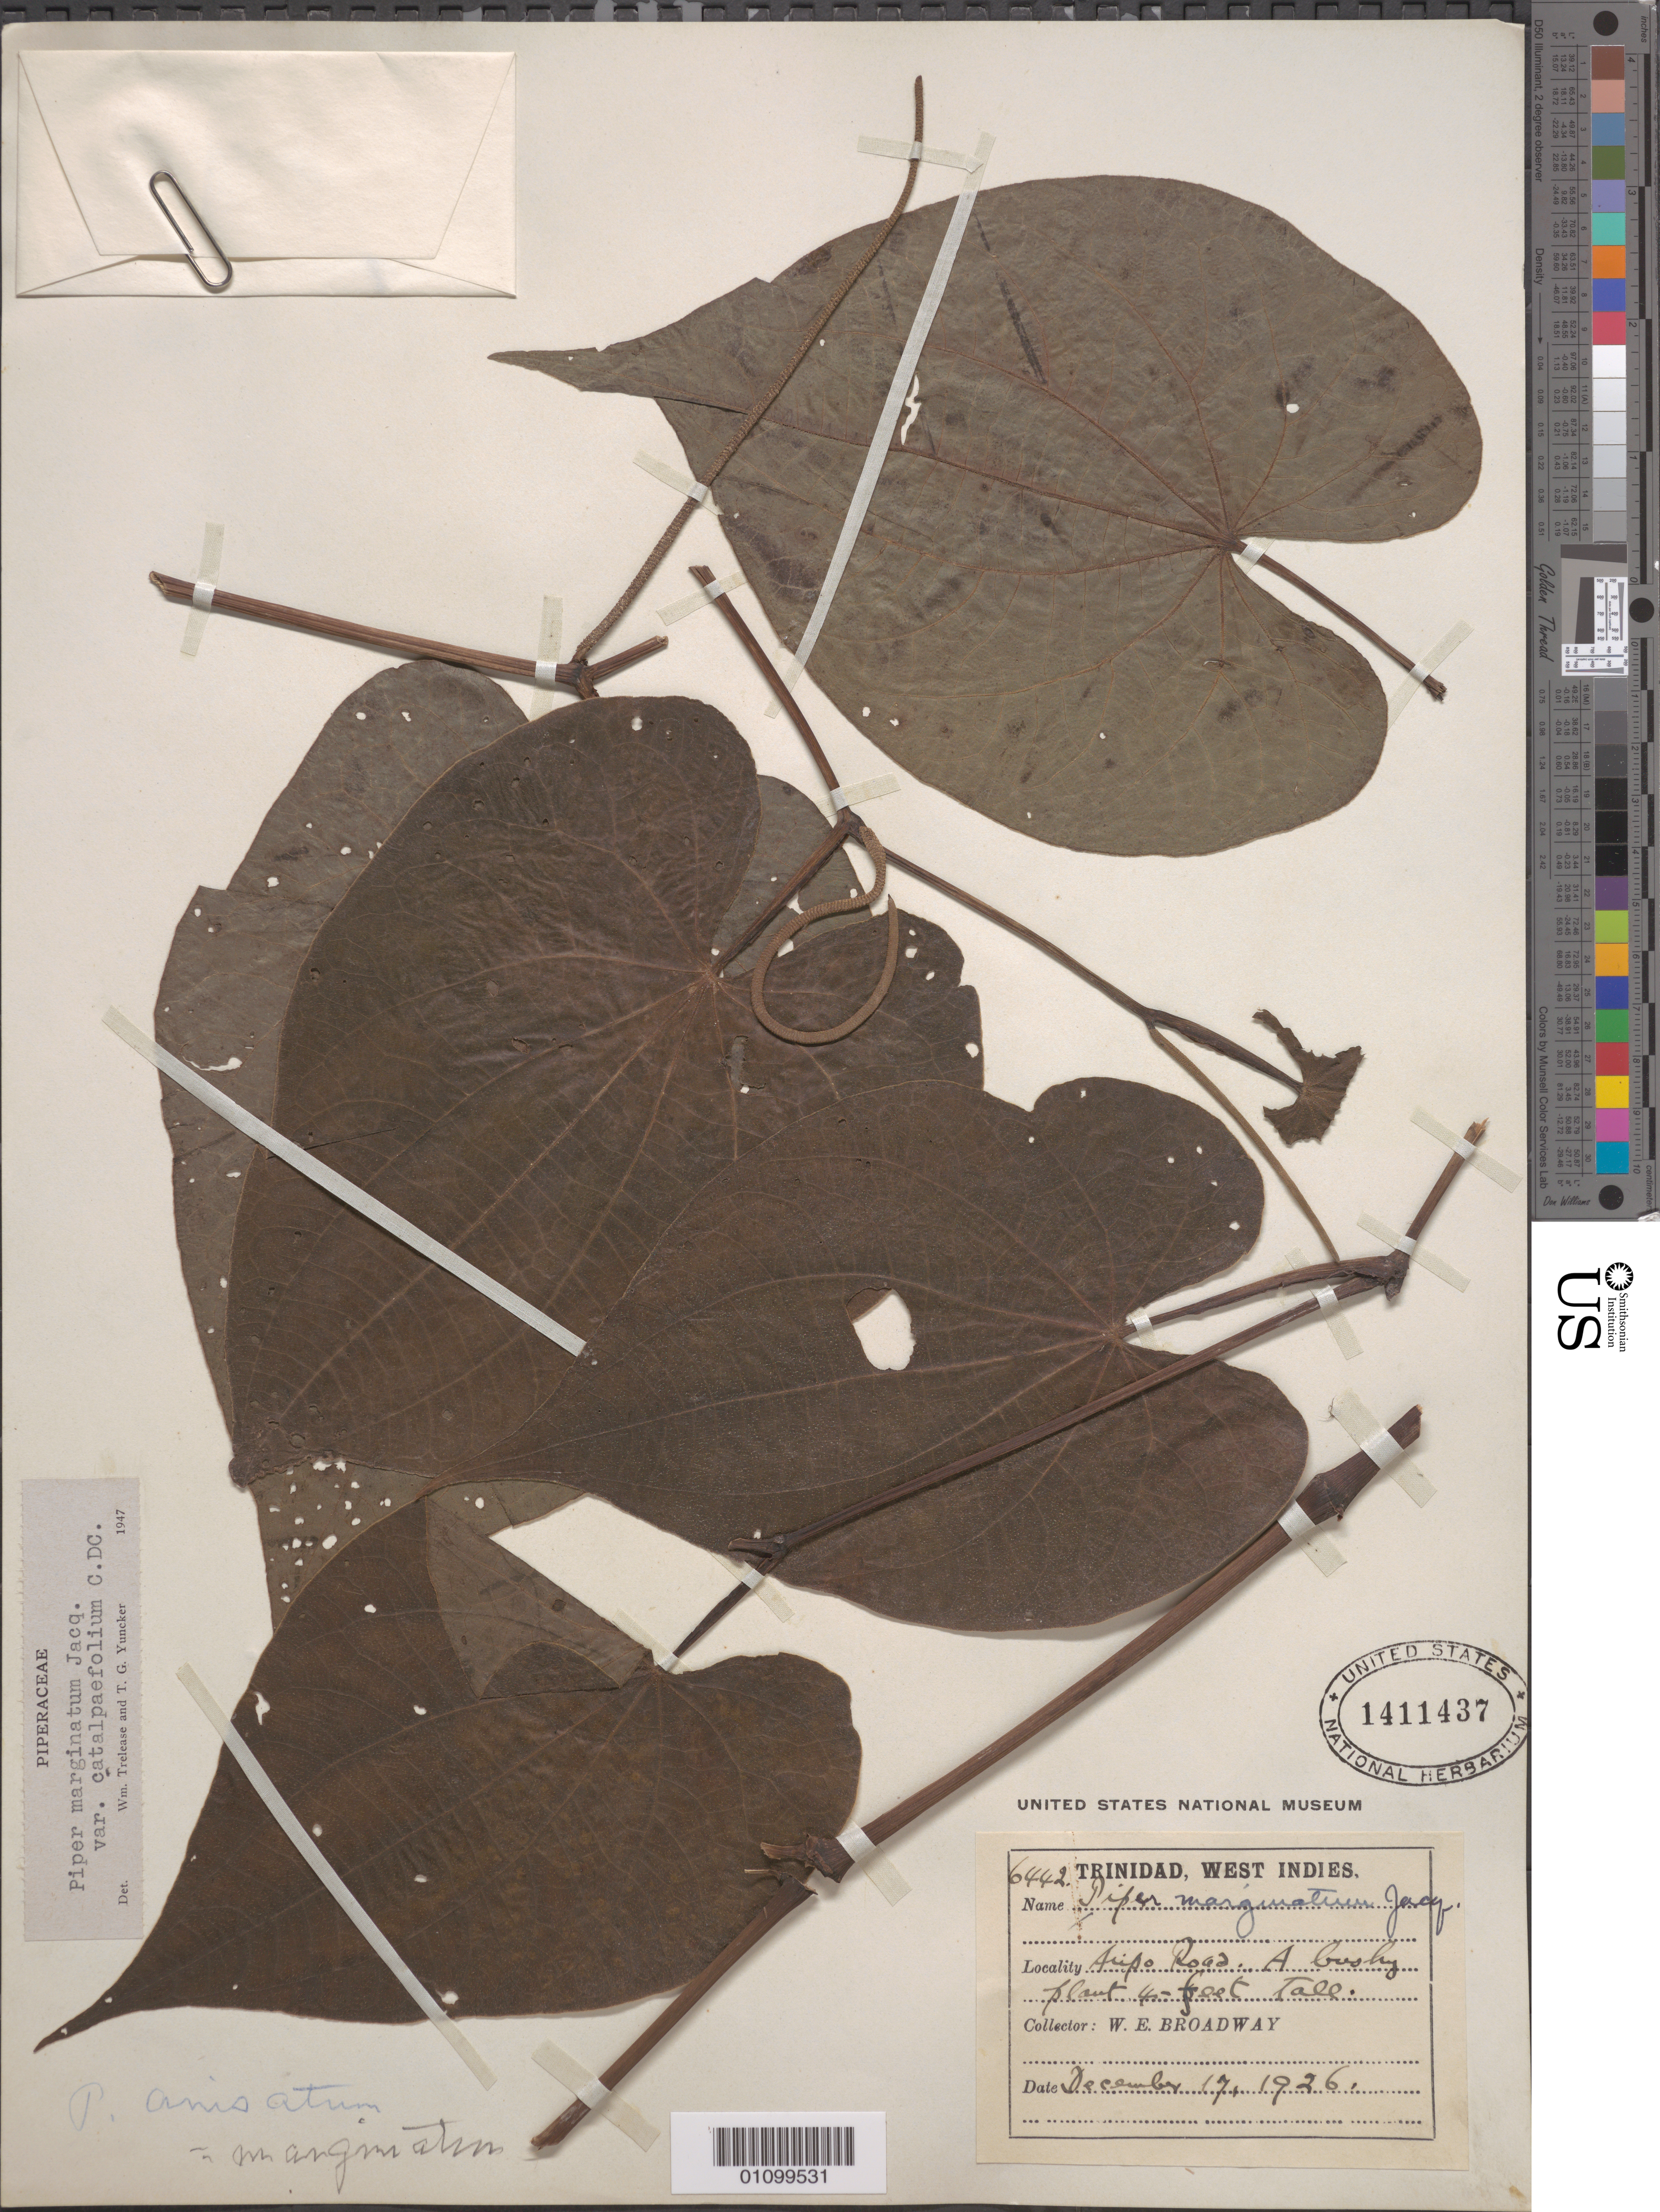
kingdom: Plantae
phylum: Tracheophyta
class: Magnoliopsida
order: Piperales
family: Piperaceae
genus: Piper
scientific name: Piper marginatum var. catalpifolium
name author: (Kunth) C. DC.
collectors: W. E. Broadway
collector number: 6442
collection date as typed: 17 Dec 1926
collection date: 1926-12-17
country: Trinidad and Tobago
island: Trinidad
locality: Aripo Road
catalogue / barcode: US 1411437